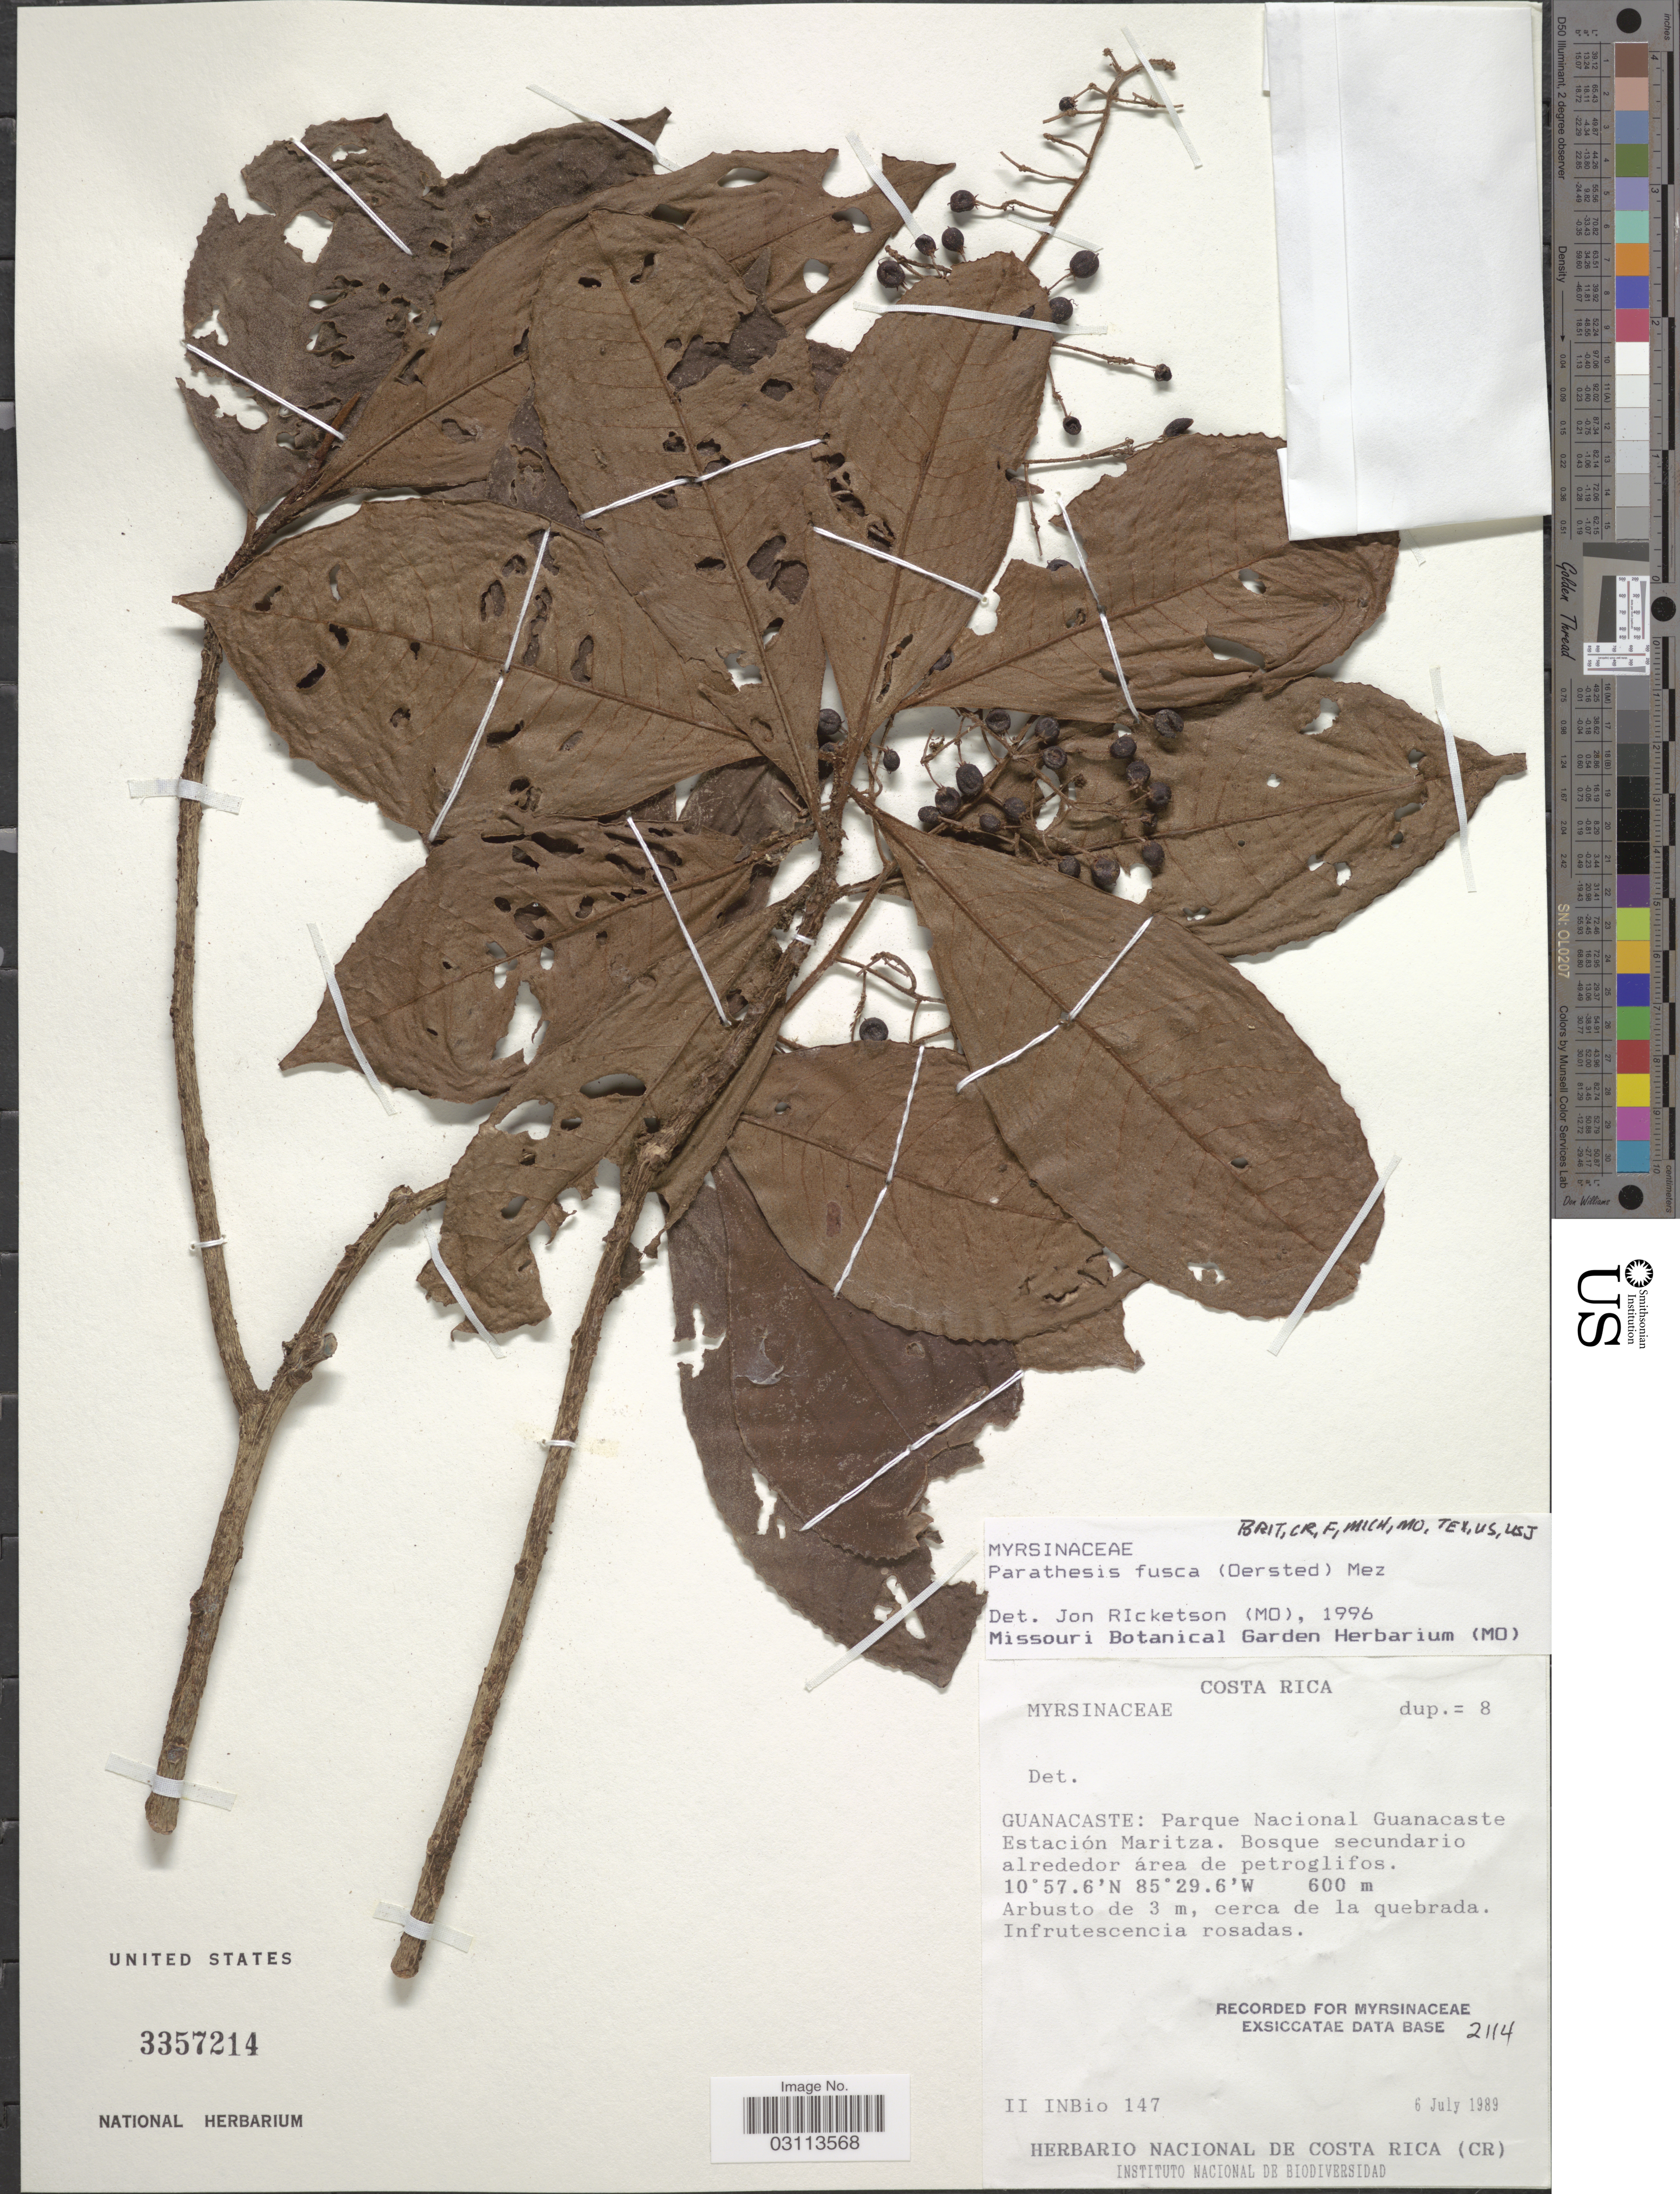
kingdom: Plantae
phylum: Tracheophyta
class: Magnoliopsida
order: Ericales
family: Primulaceae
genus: Parathesis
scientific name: Parathesis fusca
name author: (Oerst.) Mez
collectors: I. INBio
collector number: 147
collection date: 1989-07-06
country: Costa Rica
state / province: Guanacaste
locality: Parque Nacional Guanacaste. Estación Maritza.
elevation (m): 600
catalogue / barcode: US 3357214